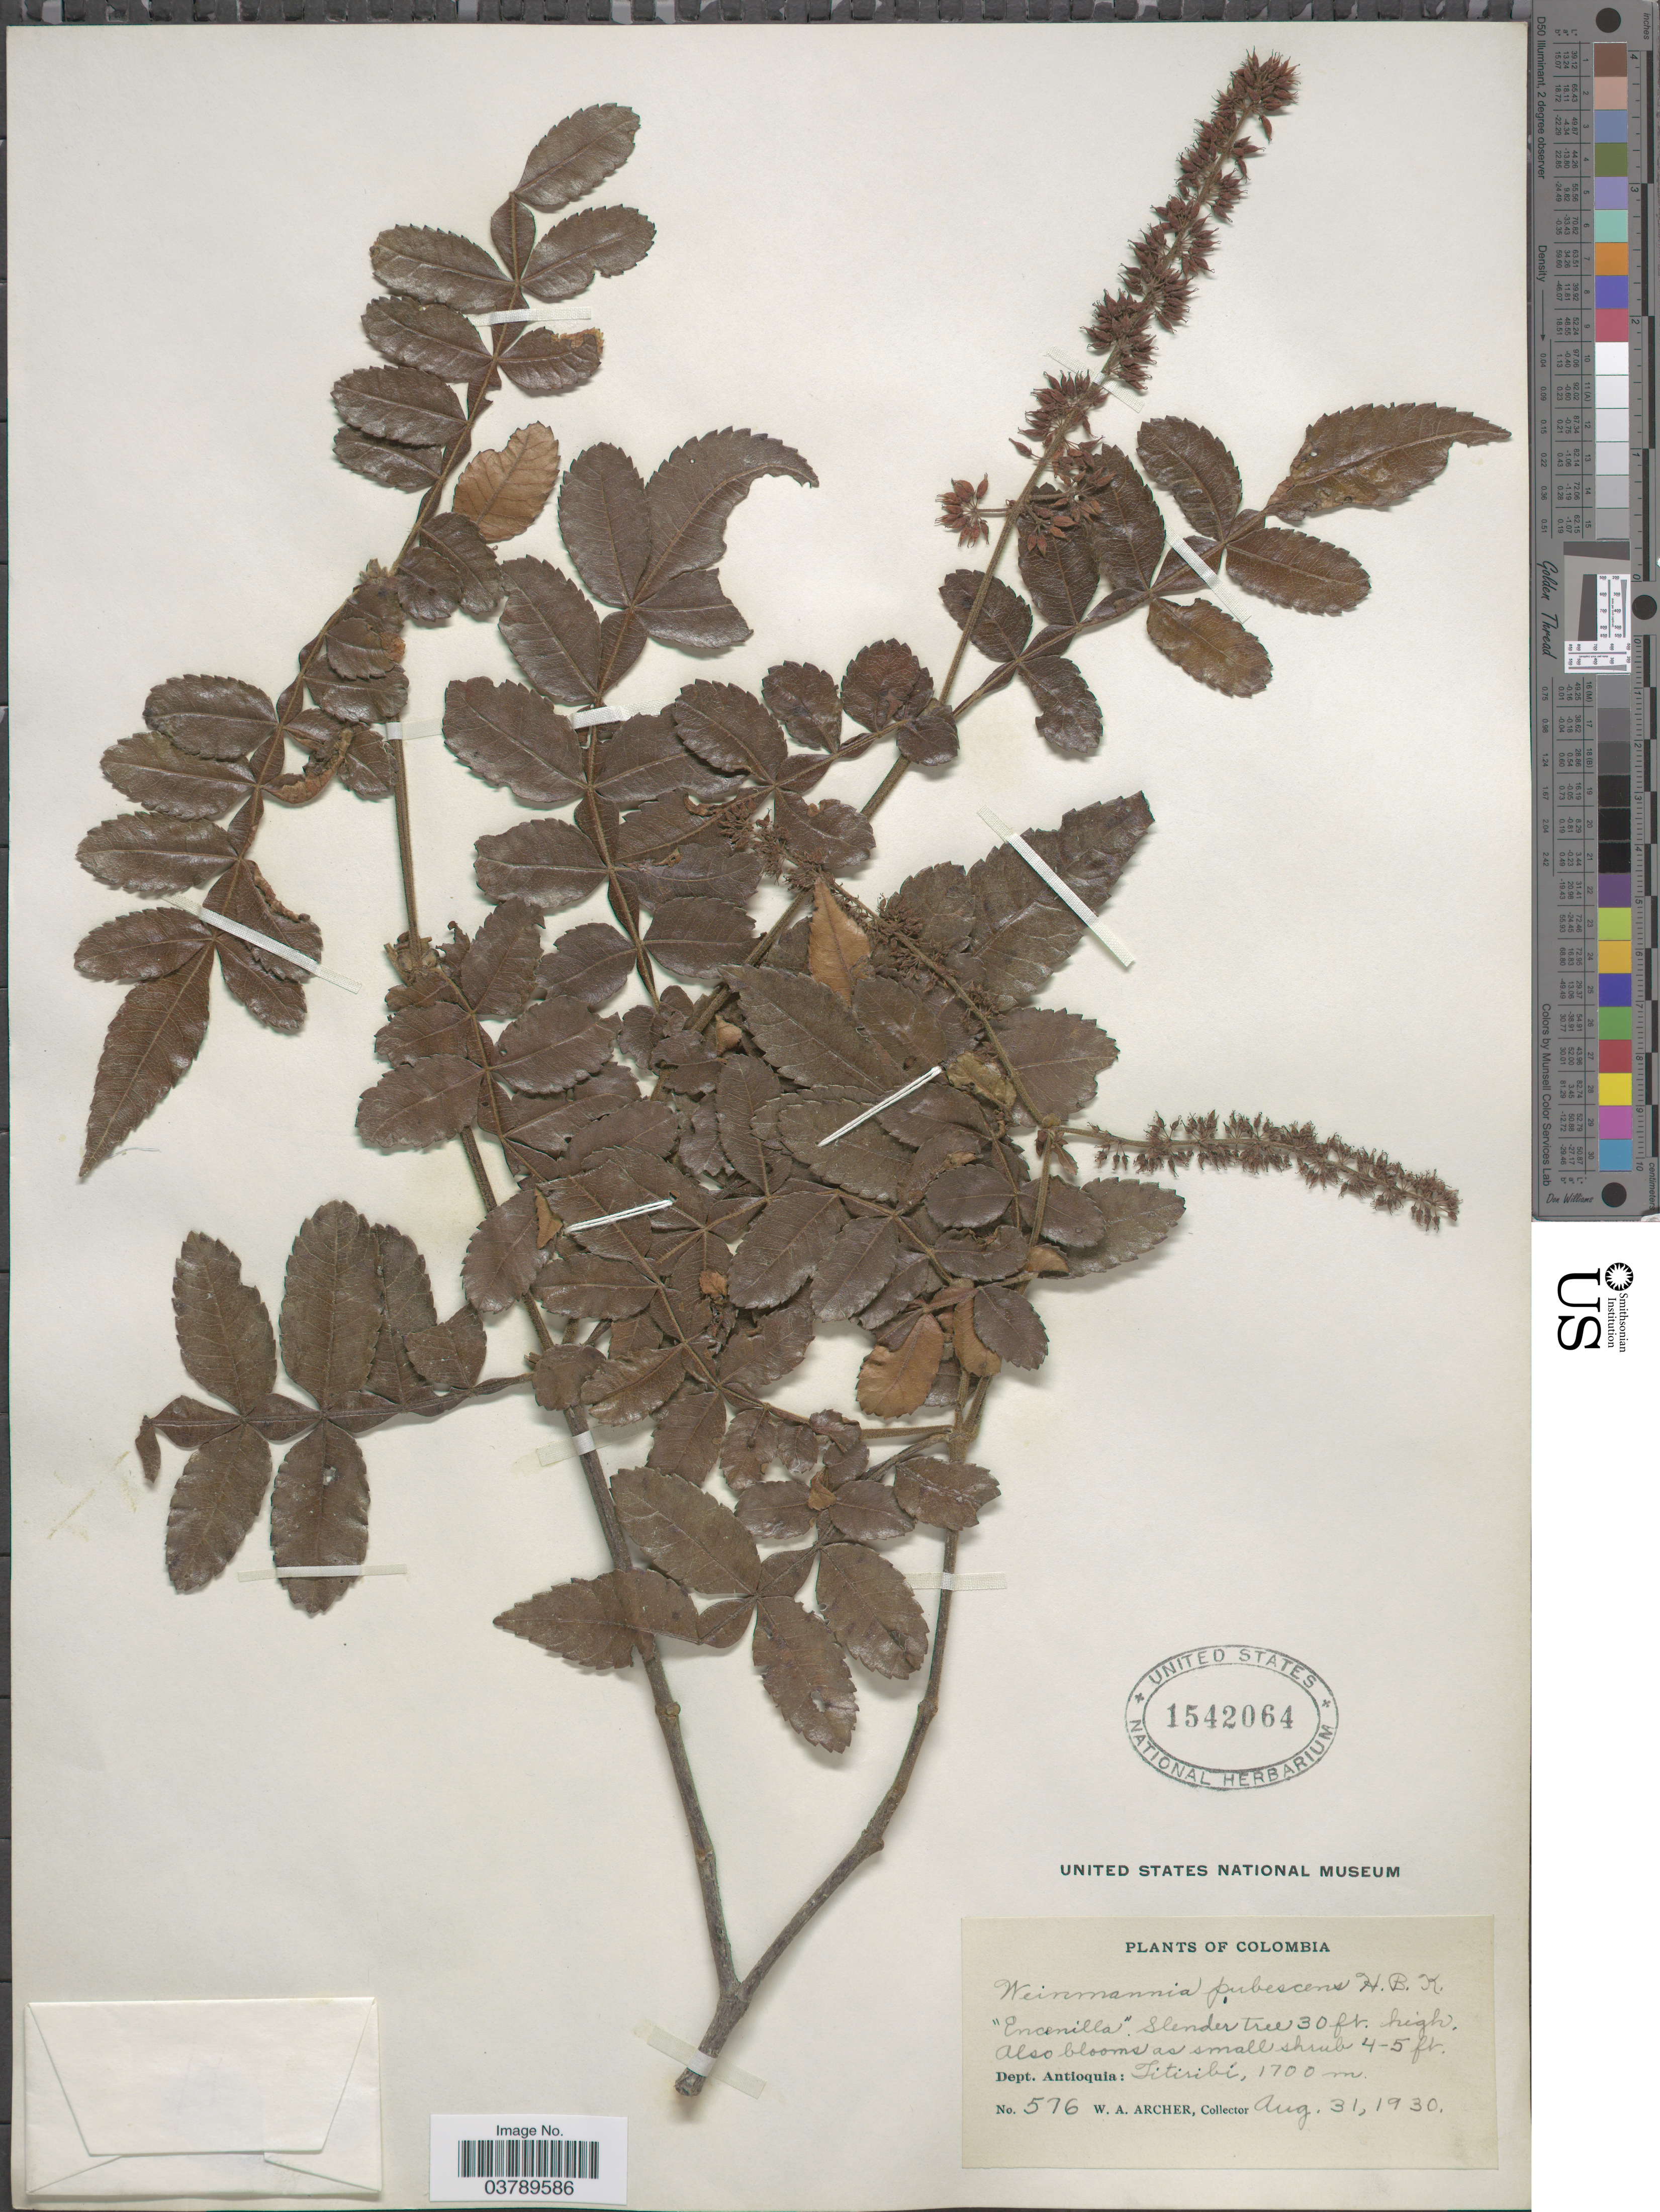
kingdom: Plantae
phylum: Tracheophyta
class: Magnoliopsida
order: Oxalidales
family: Cunoniaceae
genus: Weinmannia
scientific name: Weinmannia pubescens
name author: Kunth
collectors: W. Archer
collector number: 576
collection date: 1930-08-31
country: Colombia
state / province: Antioquia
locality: Dept. Antioquia: Titiribi.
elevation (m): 1700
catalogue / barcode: US 1542064